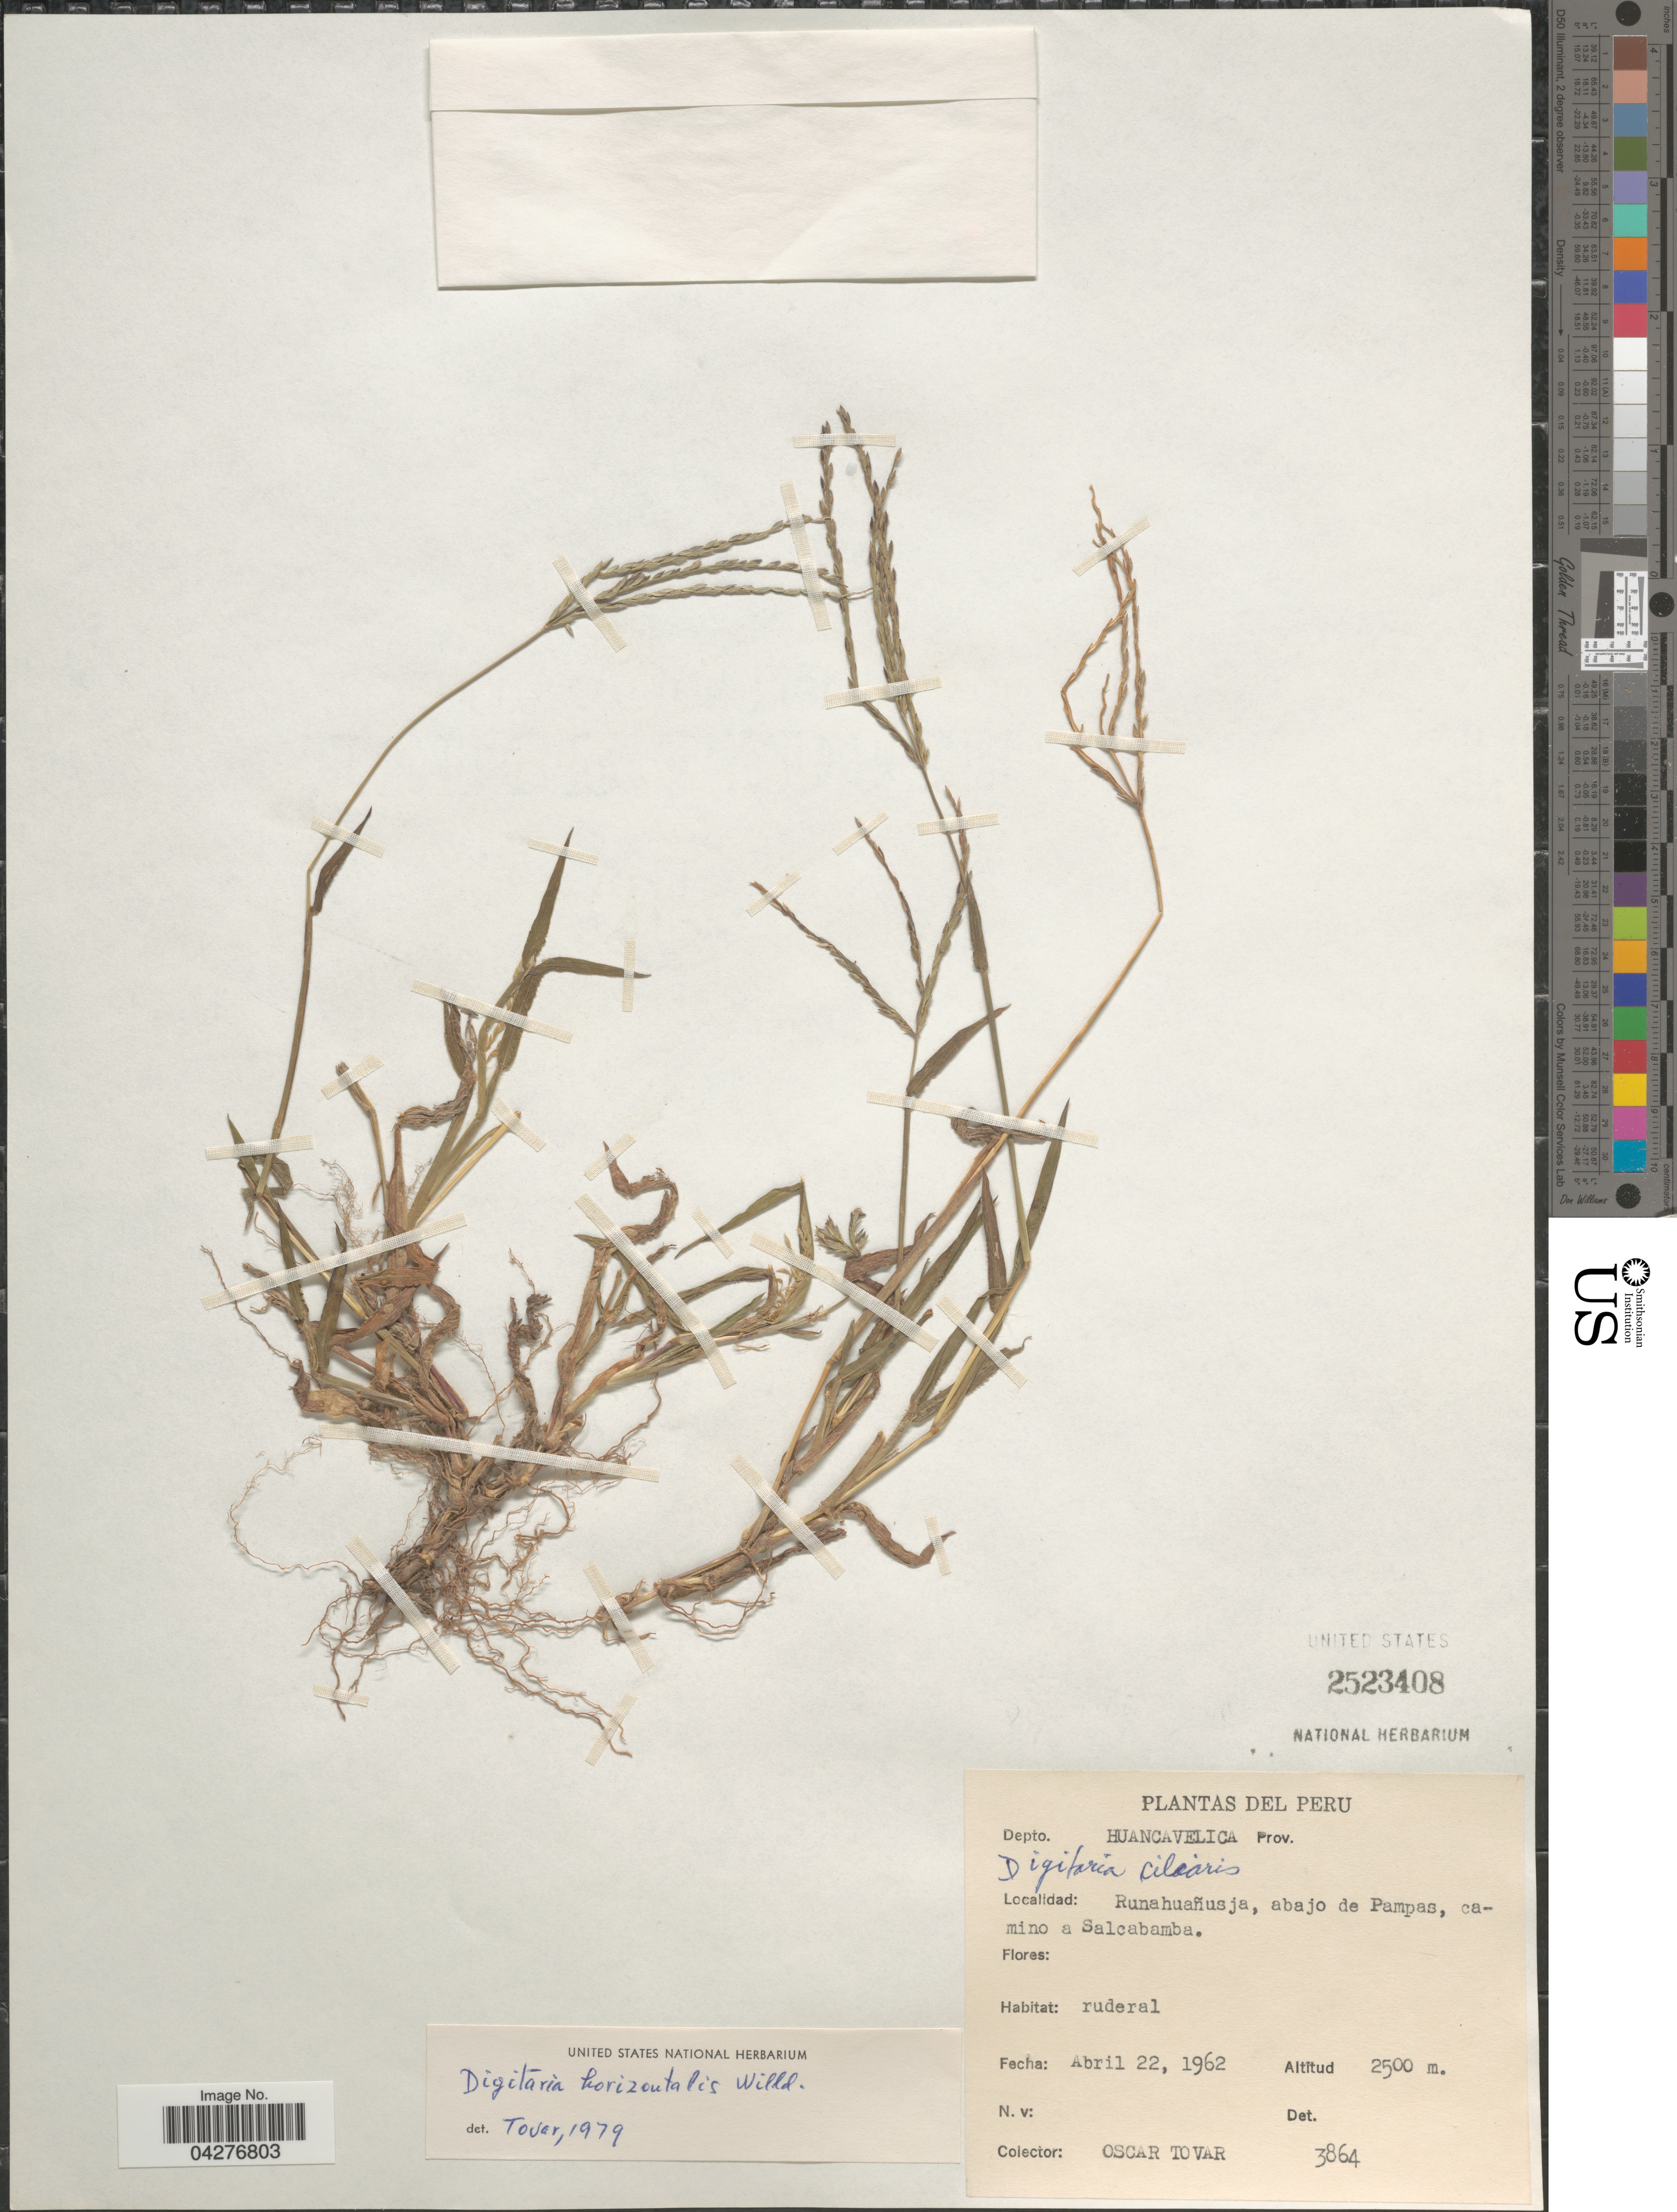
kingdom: Plantae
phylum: Tracheophyta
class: Liliopsida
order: Poales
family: Poaceae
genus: Digitaria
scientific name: Digitaria horizontalis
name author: Willd.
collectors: Ó. Tovar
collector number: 3864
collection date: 1962-04-22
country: Peru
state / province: Huancavelica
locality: Depto. Huancavelica. Runahuañusja, abajo de Pampas, camino a Salcabamba.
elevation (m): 2500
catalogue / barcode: US 2523408